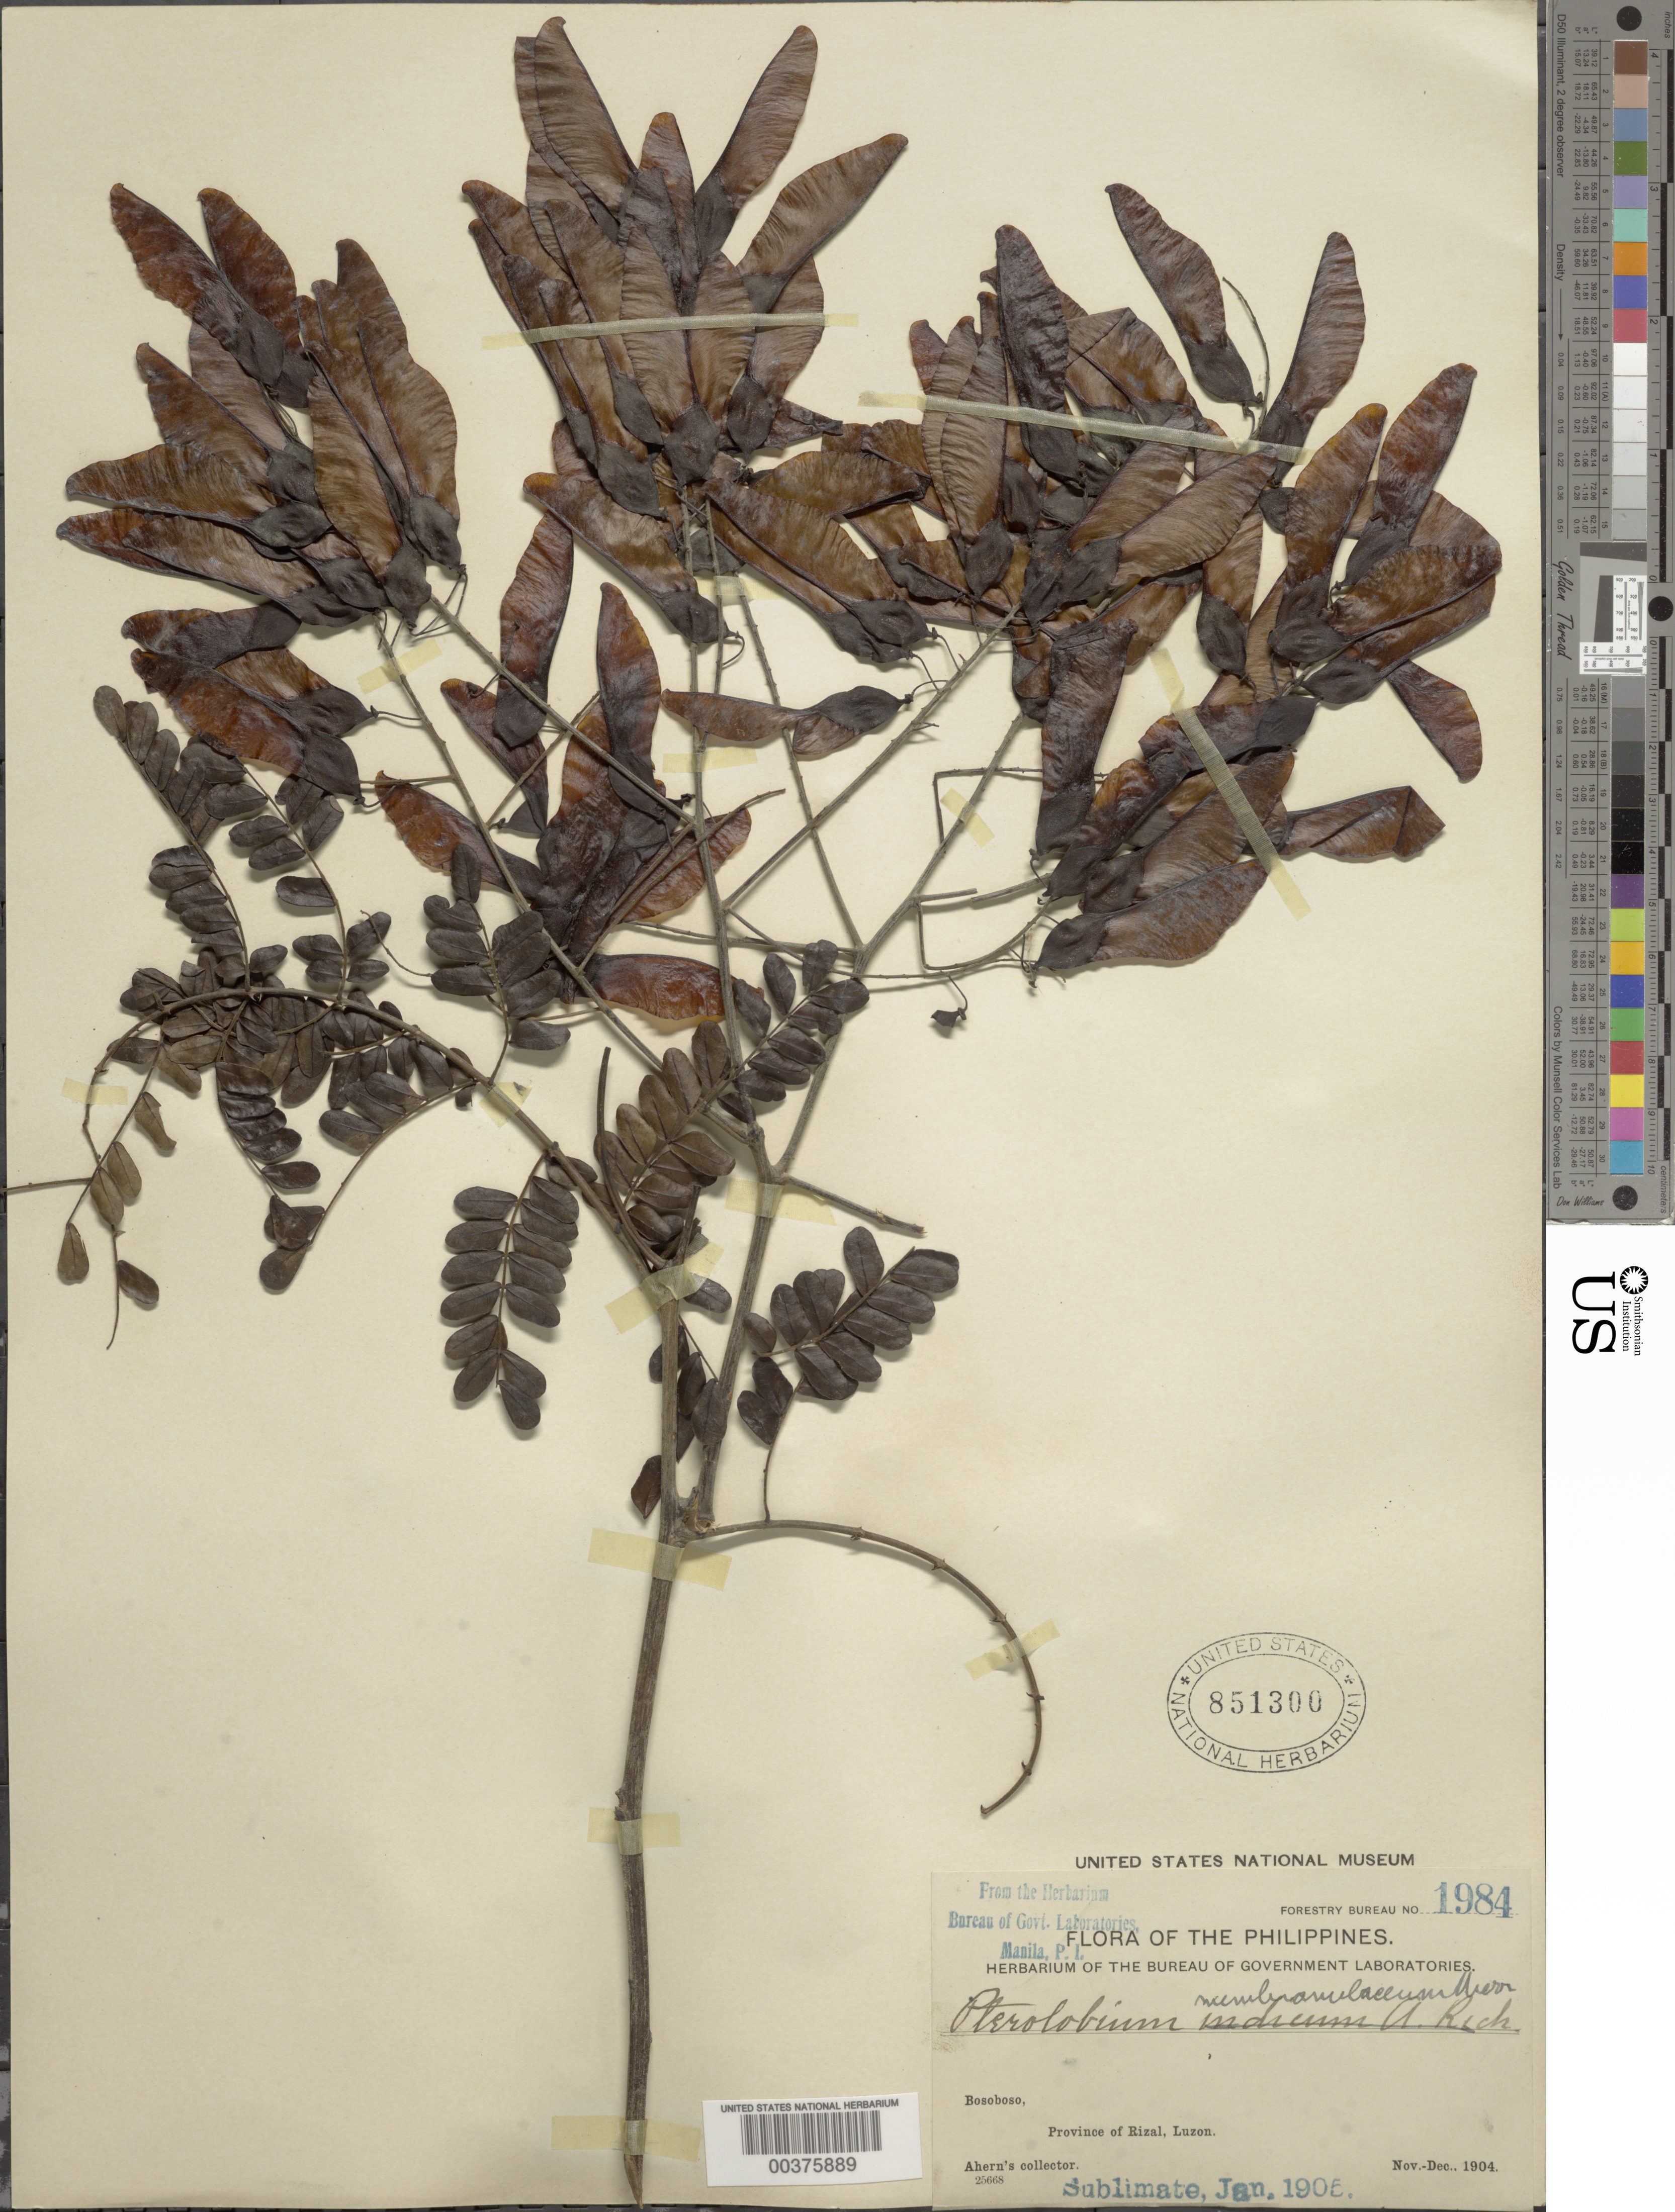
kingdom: Plantae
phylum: Tracheophyta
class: Magnoliopsida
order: Fabales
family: Fabaceae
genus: Pterolobium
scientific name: Pterolobium membranulaceum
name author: (Blanco) Merr.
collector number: Forestry Bureau No. 1984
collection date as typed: Nov 1904 to -- Dec 1904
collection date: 1904-11/1904-12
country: Philippines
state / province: Calabarzon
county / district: Rizal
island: Luzon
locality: Bosoboso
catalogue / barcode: US 851300